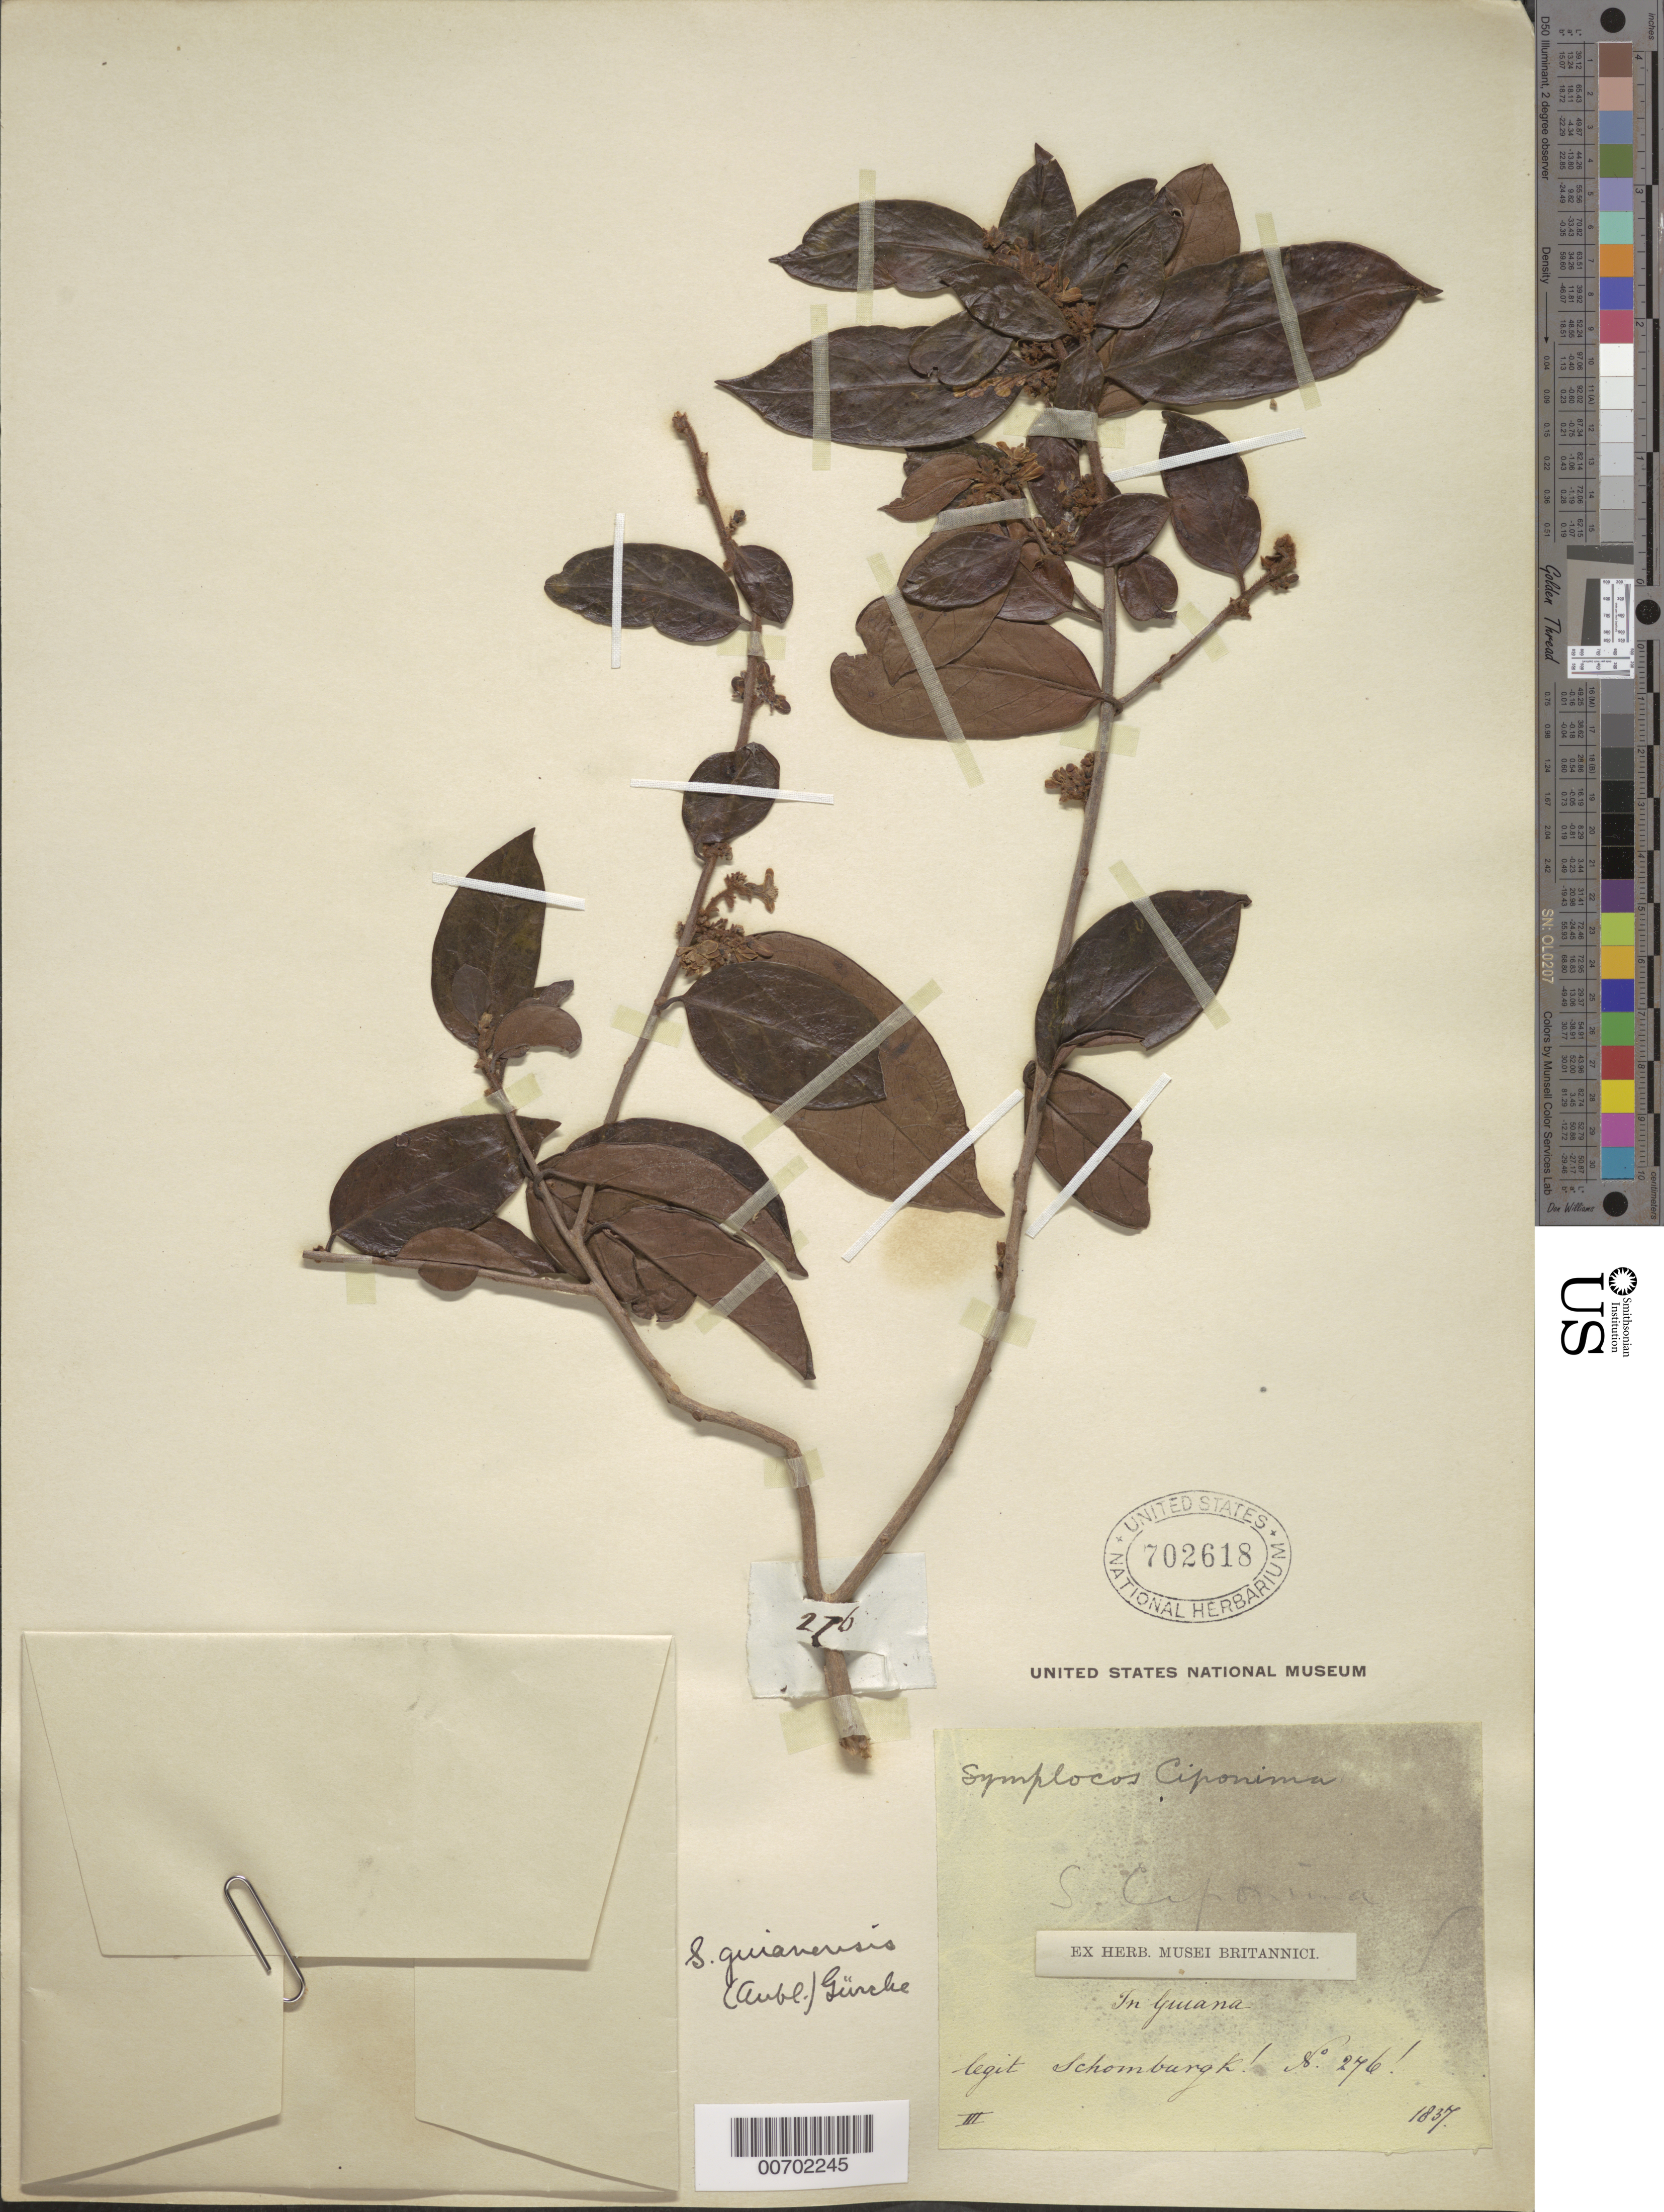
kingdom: Plantae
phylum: Tracheophyta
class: Magnoliopsida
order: Ericales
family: Symplocaceae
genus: Symplocos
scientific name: Symplocos guianensis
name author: (Aubl.) Gürke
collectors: R. H. Schomburgk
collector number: I 276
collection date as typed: March 1837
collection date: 1837-03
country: Guyana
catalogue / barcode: US 702618